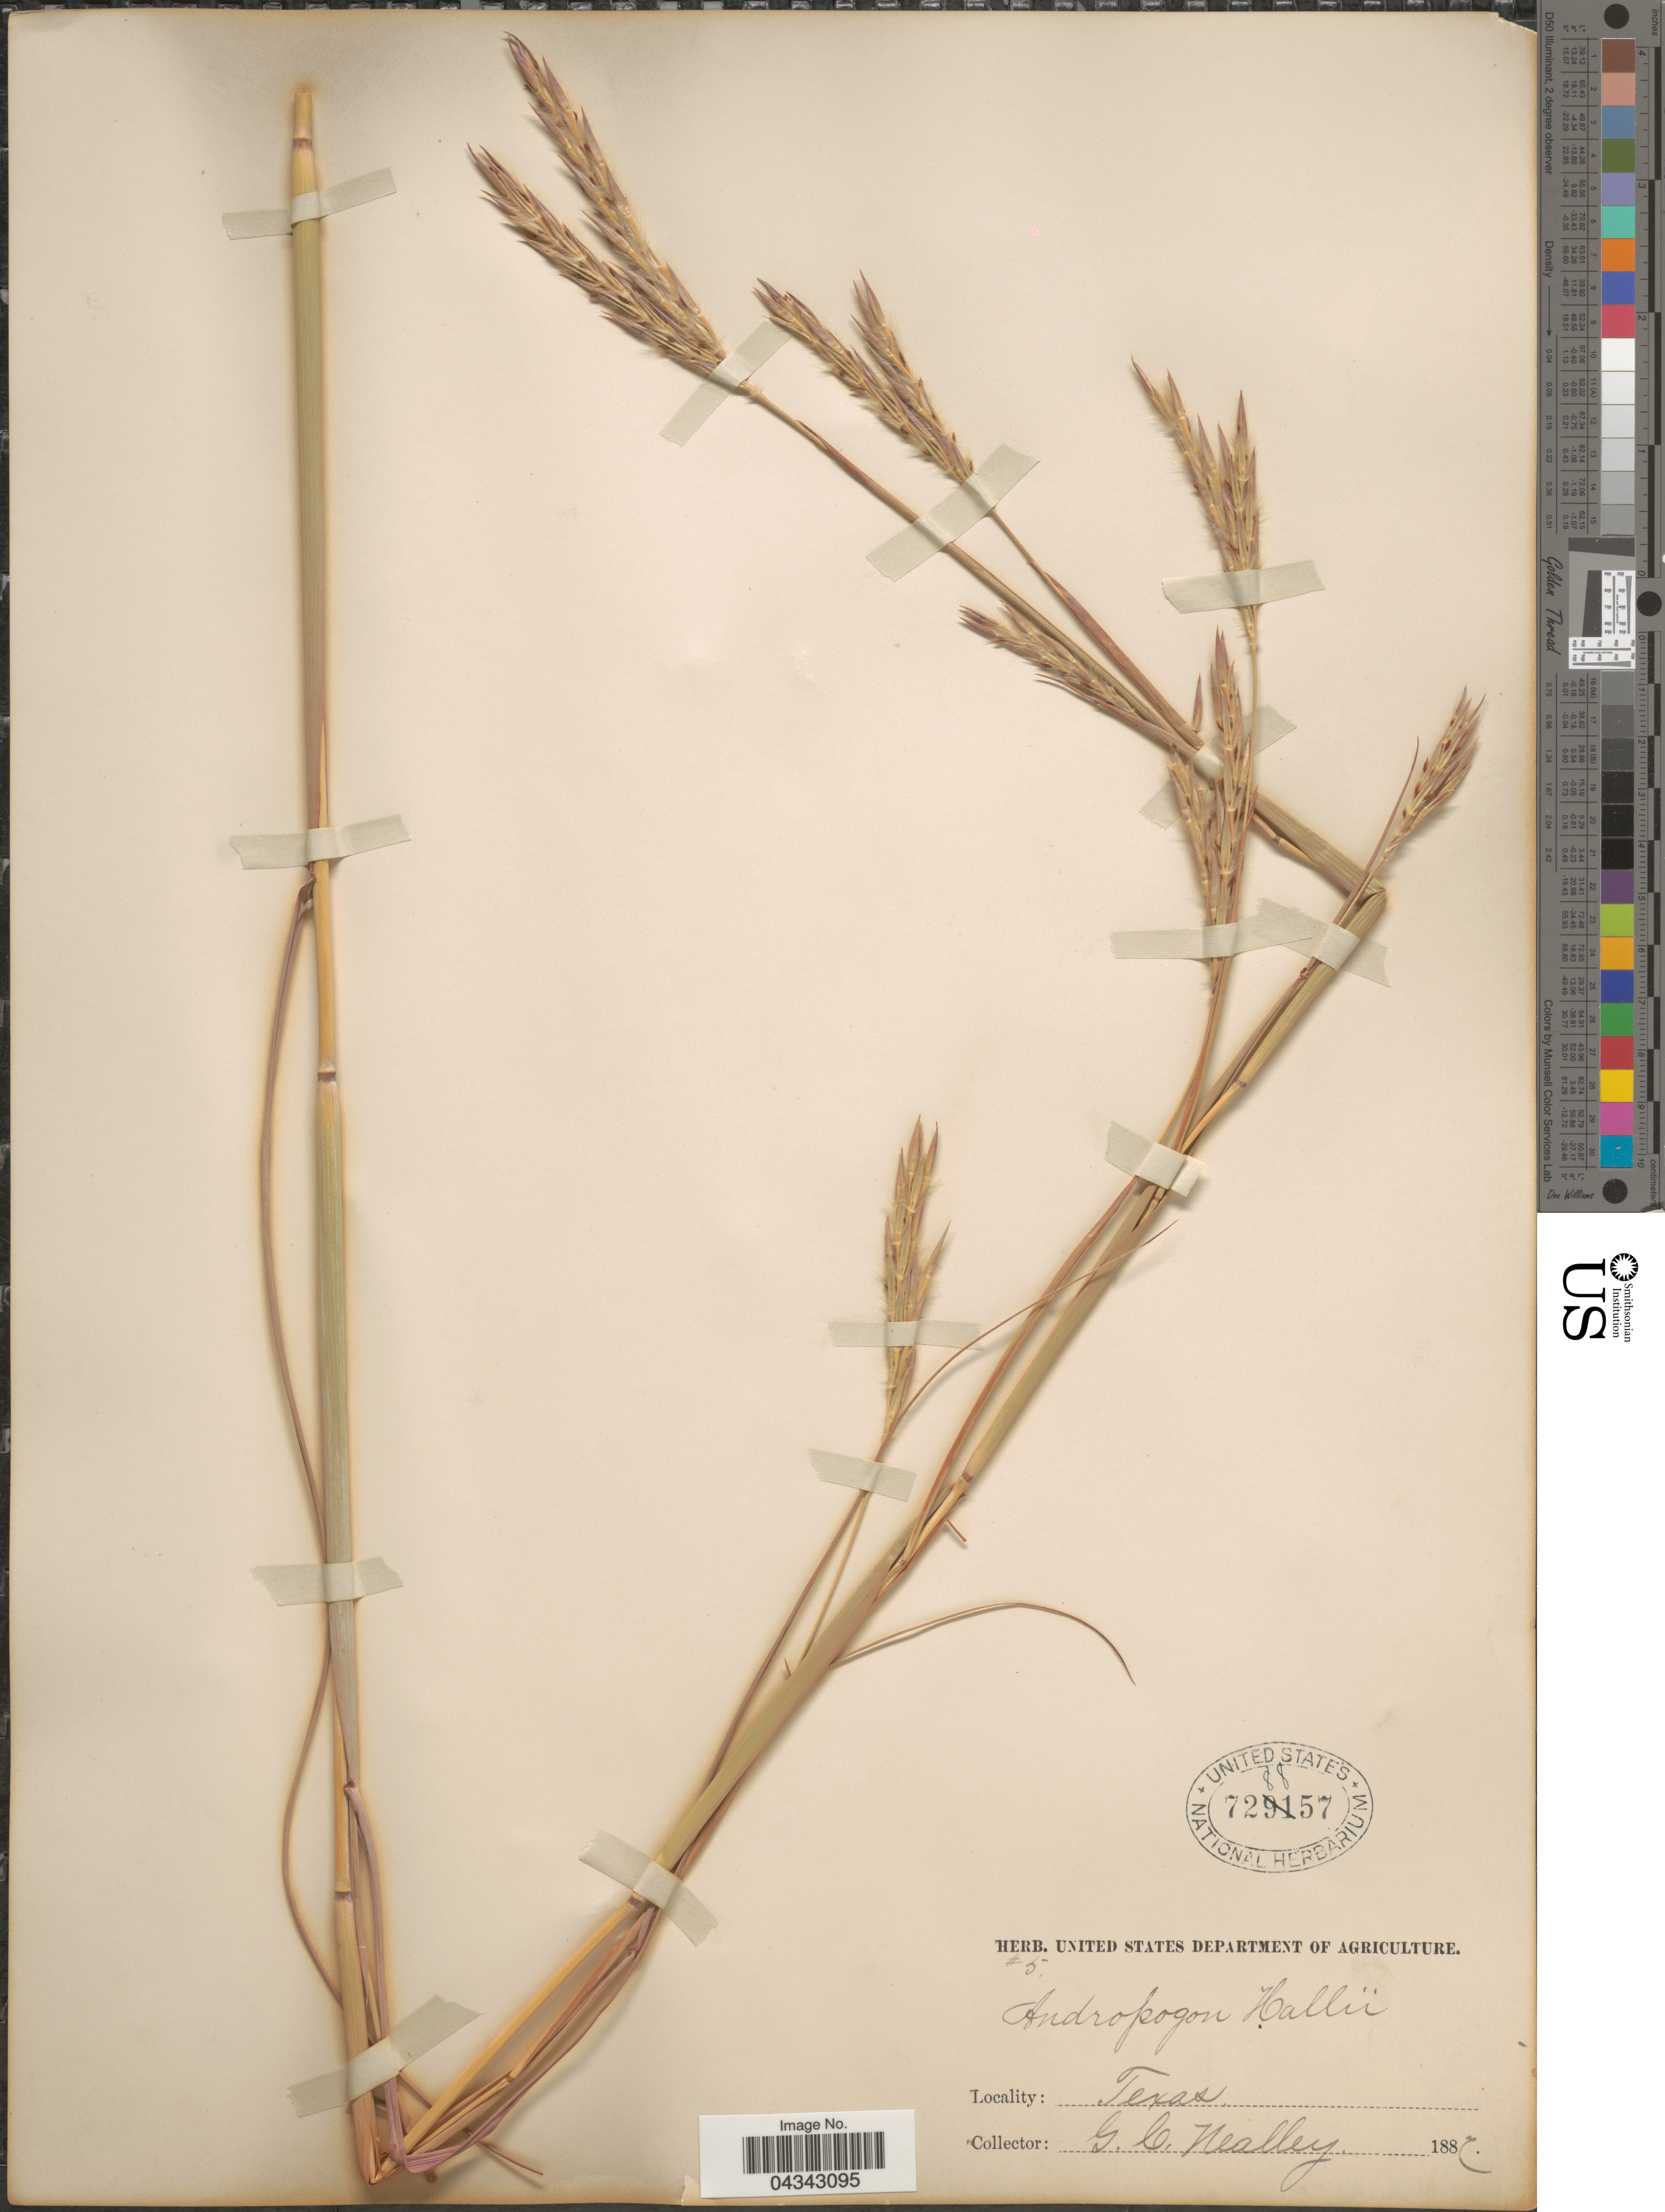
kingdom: Plantae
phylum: Tracheophyta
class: Liliopsida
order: Poales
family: Poaceae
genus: Andropogon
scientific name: Andropogon gerardii subsp. hallii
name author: (Hack.) Wipff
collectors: G. C. Nealley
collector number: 5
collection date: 1887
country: United States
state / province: Texas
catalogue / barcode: US 728857